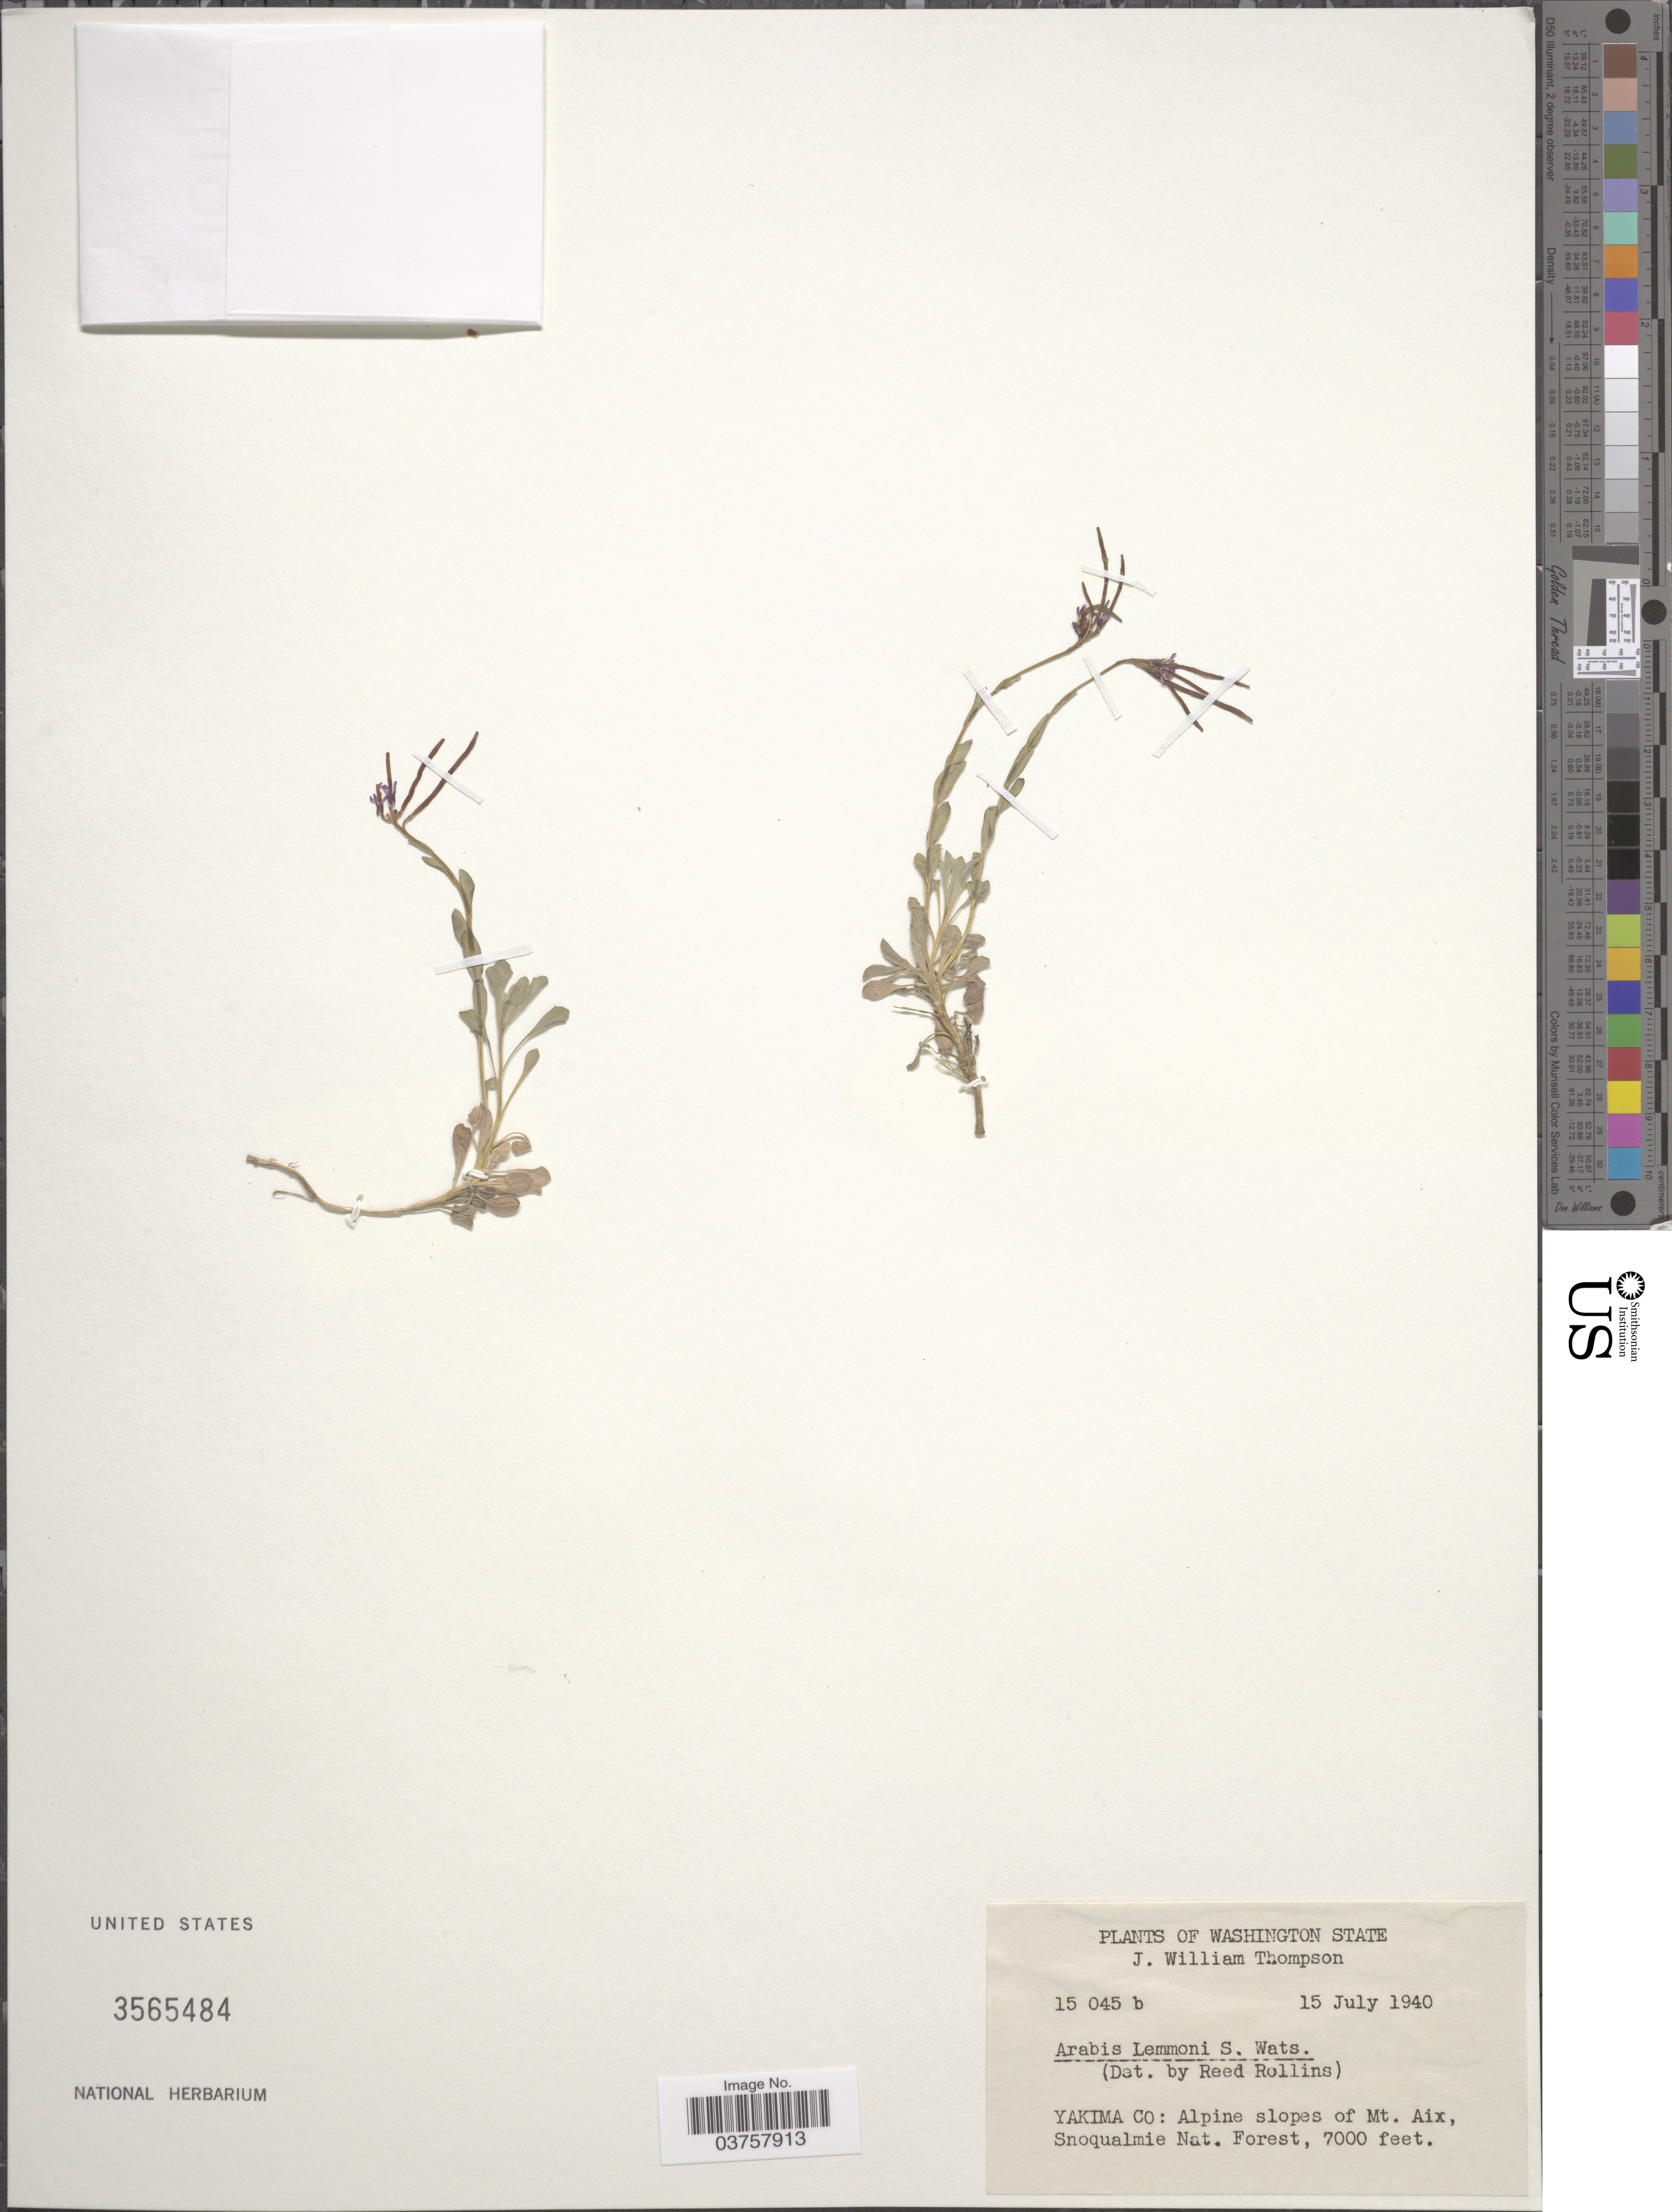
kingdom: Plantae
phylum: Tracheophyta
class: Magnoliopsida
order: Brassicales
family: Brassicaceae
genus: Arabis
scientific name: Arabis lemmonii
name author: S. Watson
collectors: J. W. Thompson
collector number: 15 045 b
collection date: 1940-07-15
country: United States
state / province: Washington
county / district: Yakima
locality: Yakima Co: Alpine slopes of Mt. Aix, Snoqualmie Nat. Forest.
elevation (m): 2134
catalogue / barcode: US 3565484